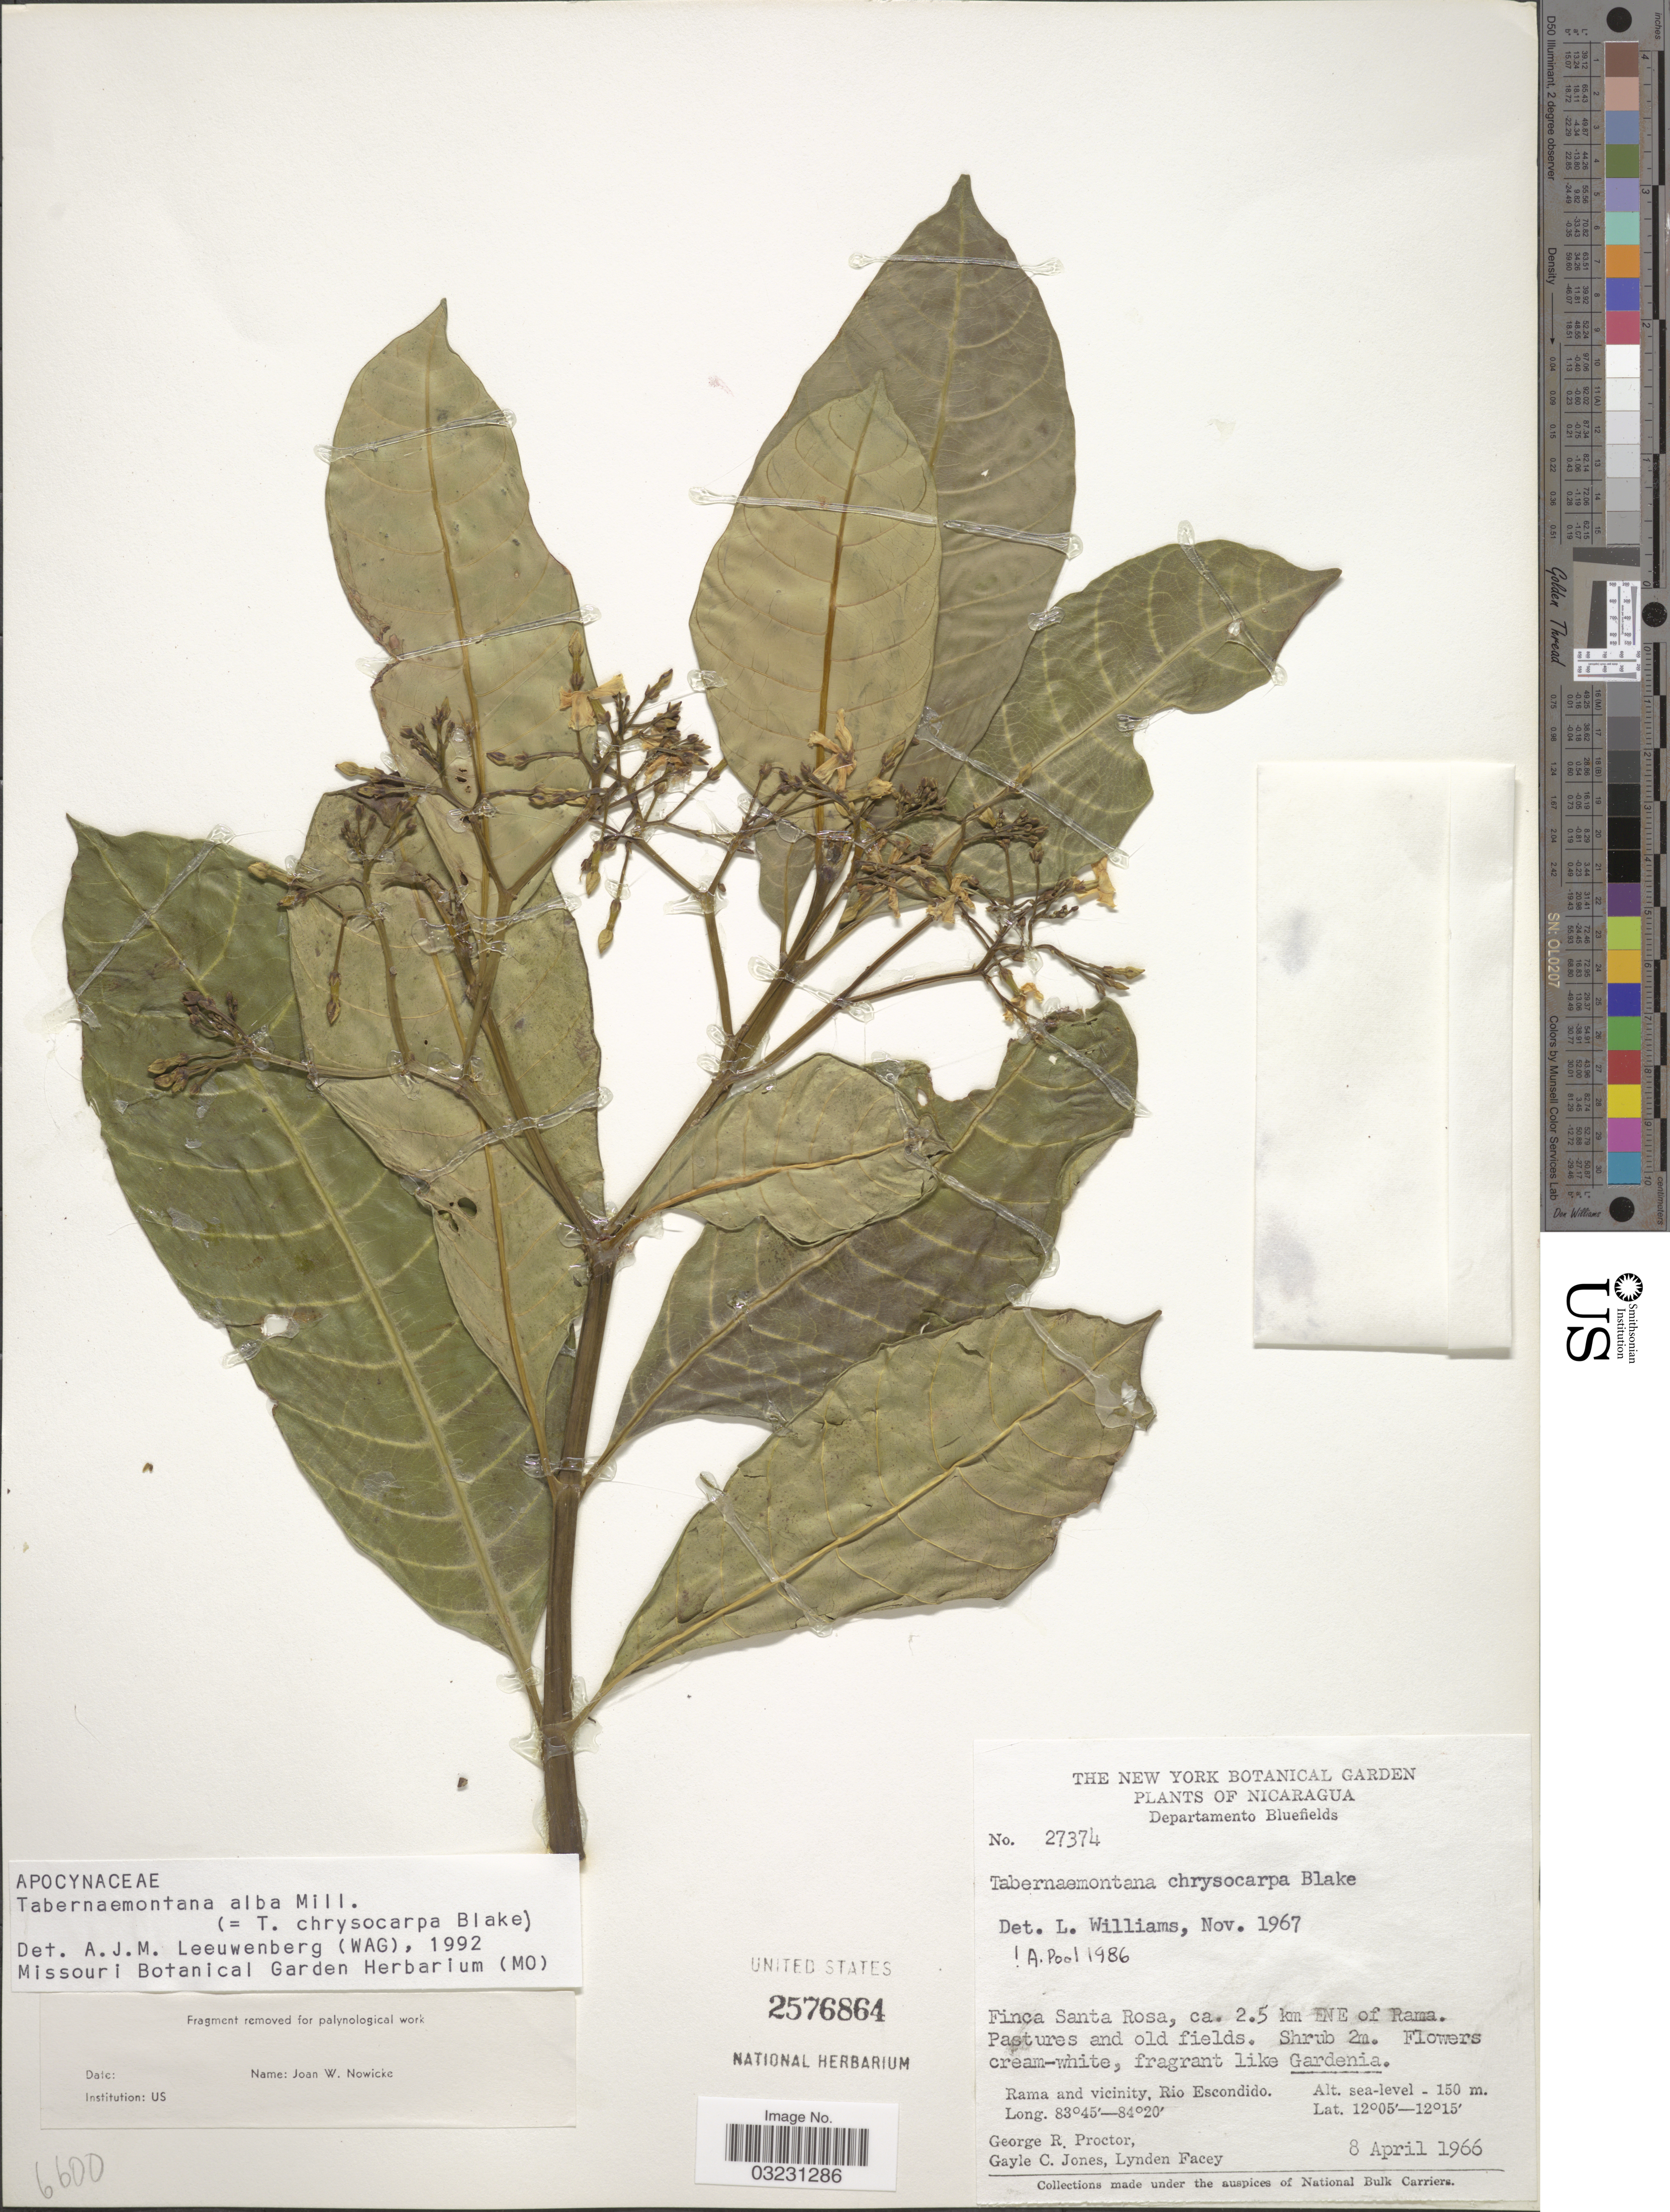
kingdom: Plantae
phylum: Tracheophyta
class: Magnoliopsida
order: Gentianales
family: Apocynaceae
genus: Tabernaemontana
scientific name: Tabernaemontana alba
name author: Mill.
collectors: G. Proctor, G. C. Jones & L. Facey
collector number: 27374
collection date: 1966-04-08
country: Nicaragua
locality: Departamento Bluefields, Finca Santa Rosa, ca. 2.5 km ENE of Rama. Rama and vicinity, Rio Escondido.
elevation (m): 0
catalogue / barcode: US 2576864